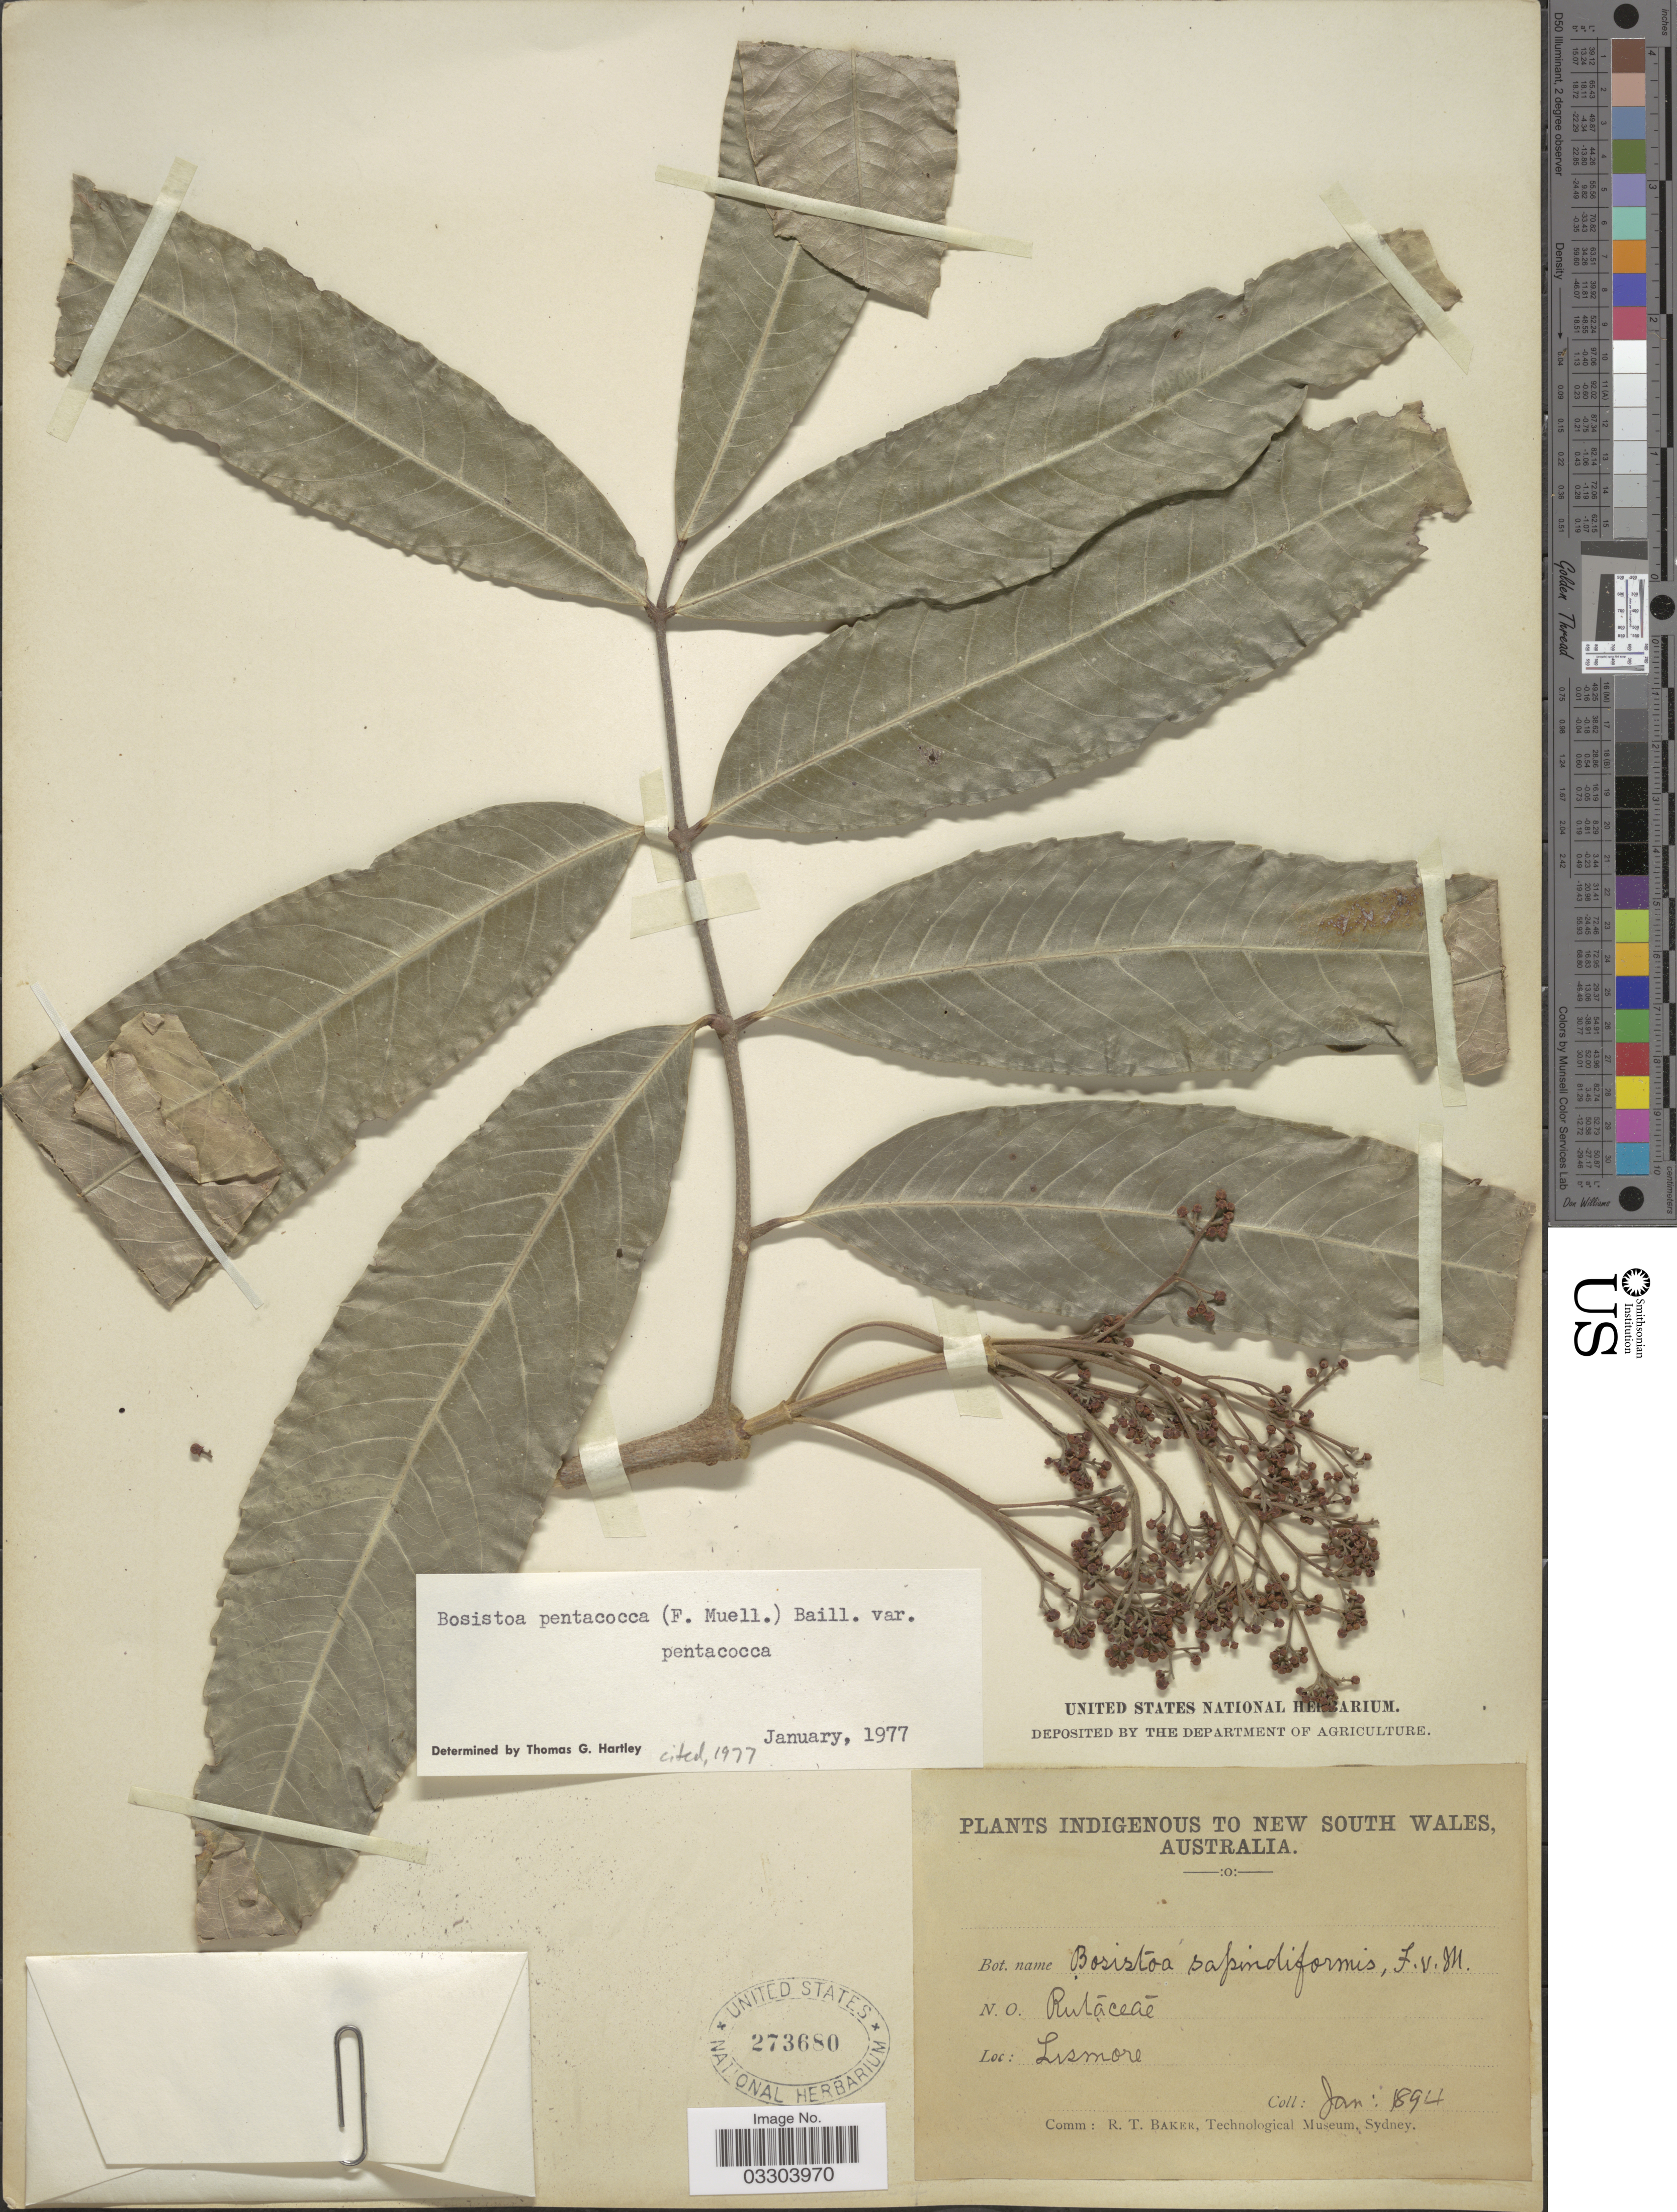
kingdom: Plantae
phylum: Tracheophyta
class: Magnoliopsida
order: Sapindales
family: Rutaceae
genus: Bosistoa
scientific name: Bosistoa pentacocca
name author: (F. Muell.) Baill.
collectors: ex herb. United States National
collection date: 1894-01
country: Australia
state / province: New South Wales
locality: Lismore.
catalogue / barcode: US 273680